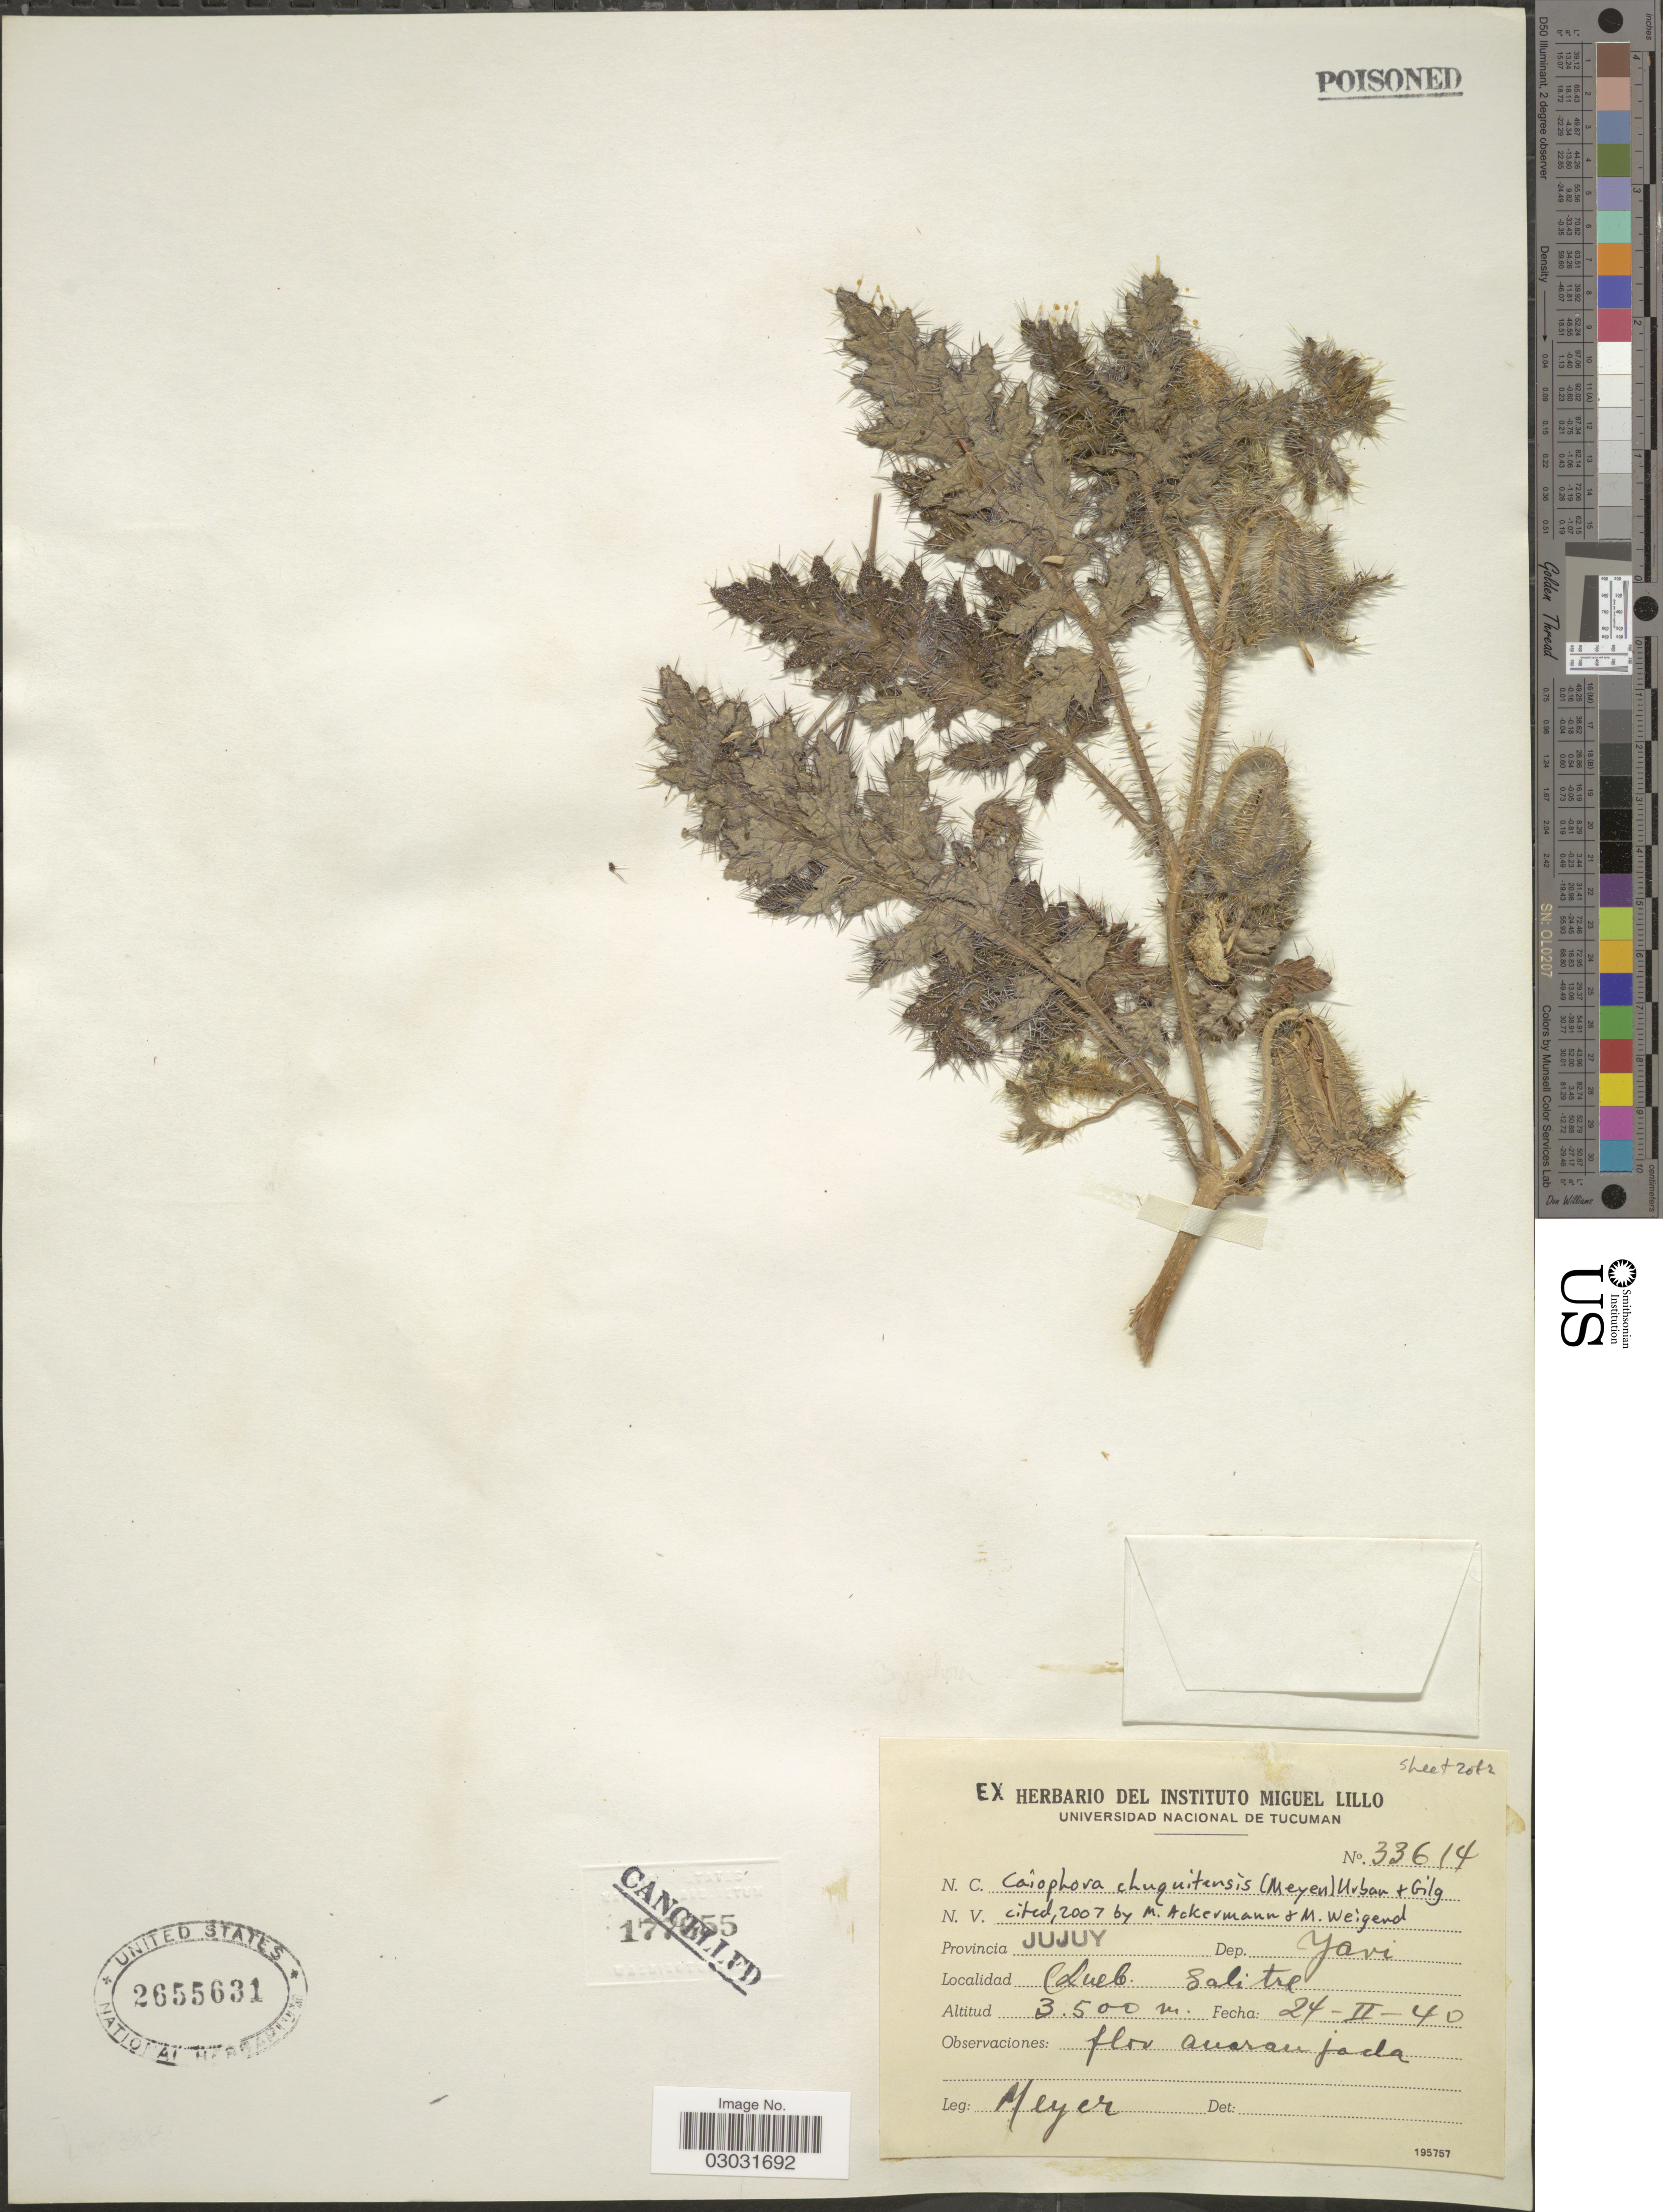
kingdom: Plantae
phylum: Tracheophyta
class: Magnoliopsida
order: Cornales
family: Loasaceae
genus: Caiophora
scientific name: Caiophora chuquitensis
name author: (Meyen) Urb. & Gilg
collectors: -- Meyer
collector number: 33614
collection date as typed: Transcribed d/m/y: 24/2/40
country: Argentina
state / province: Jujuy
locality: Dep. Jari. Queb. Salitre.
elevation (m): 3500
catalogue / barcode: US 2655631